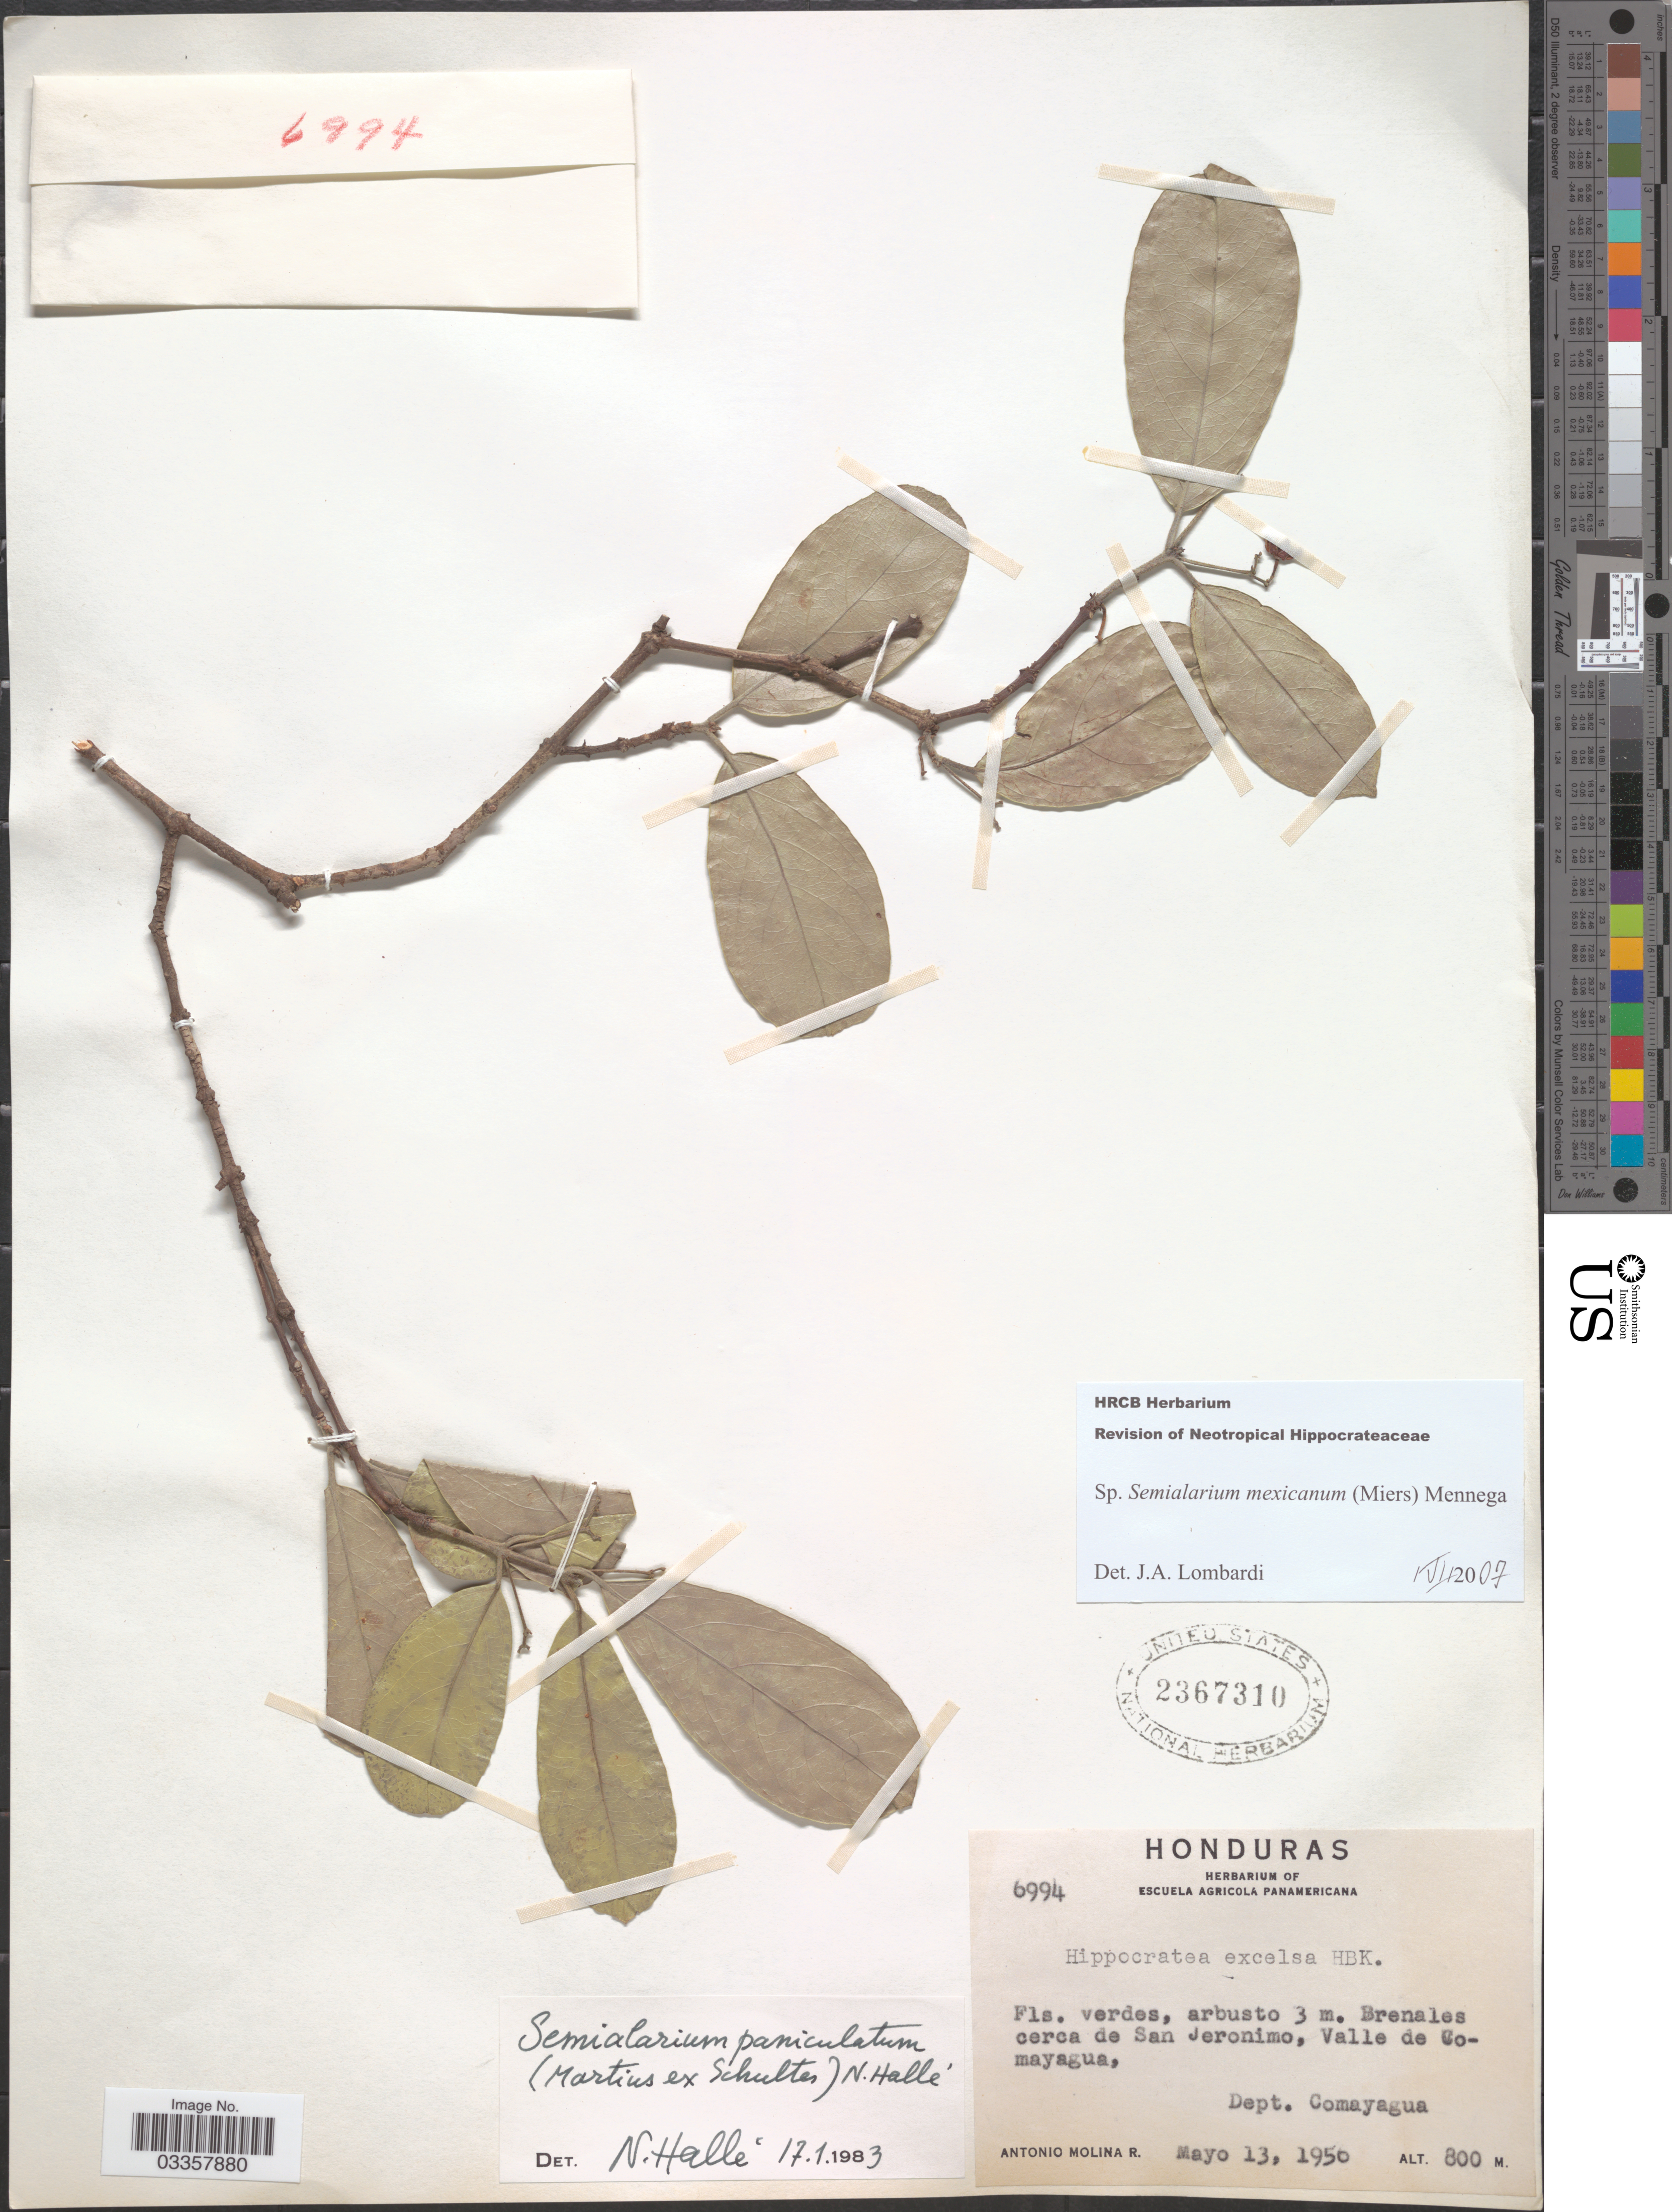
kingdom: Plantae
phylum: Tracheophyta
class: Magnoliopsida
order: Celastrales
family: Celastraceae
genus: Semialarium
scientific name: Semialarium mexicanum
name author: (Miers) Mennega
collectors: A. Molina R.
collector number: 6994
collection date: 1950-05-13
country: Honduras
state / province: Comayagua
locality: Brenales cerca de San Jeronimo, Valle de Comayagua, Dept. Comayagua.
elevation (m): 800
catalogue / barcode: US 2367310